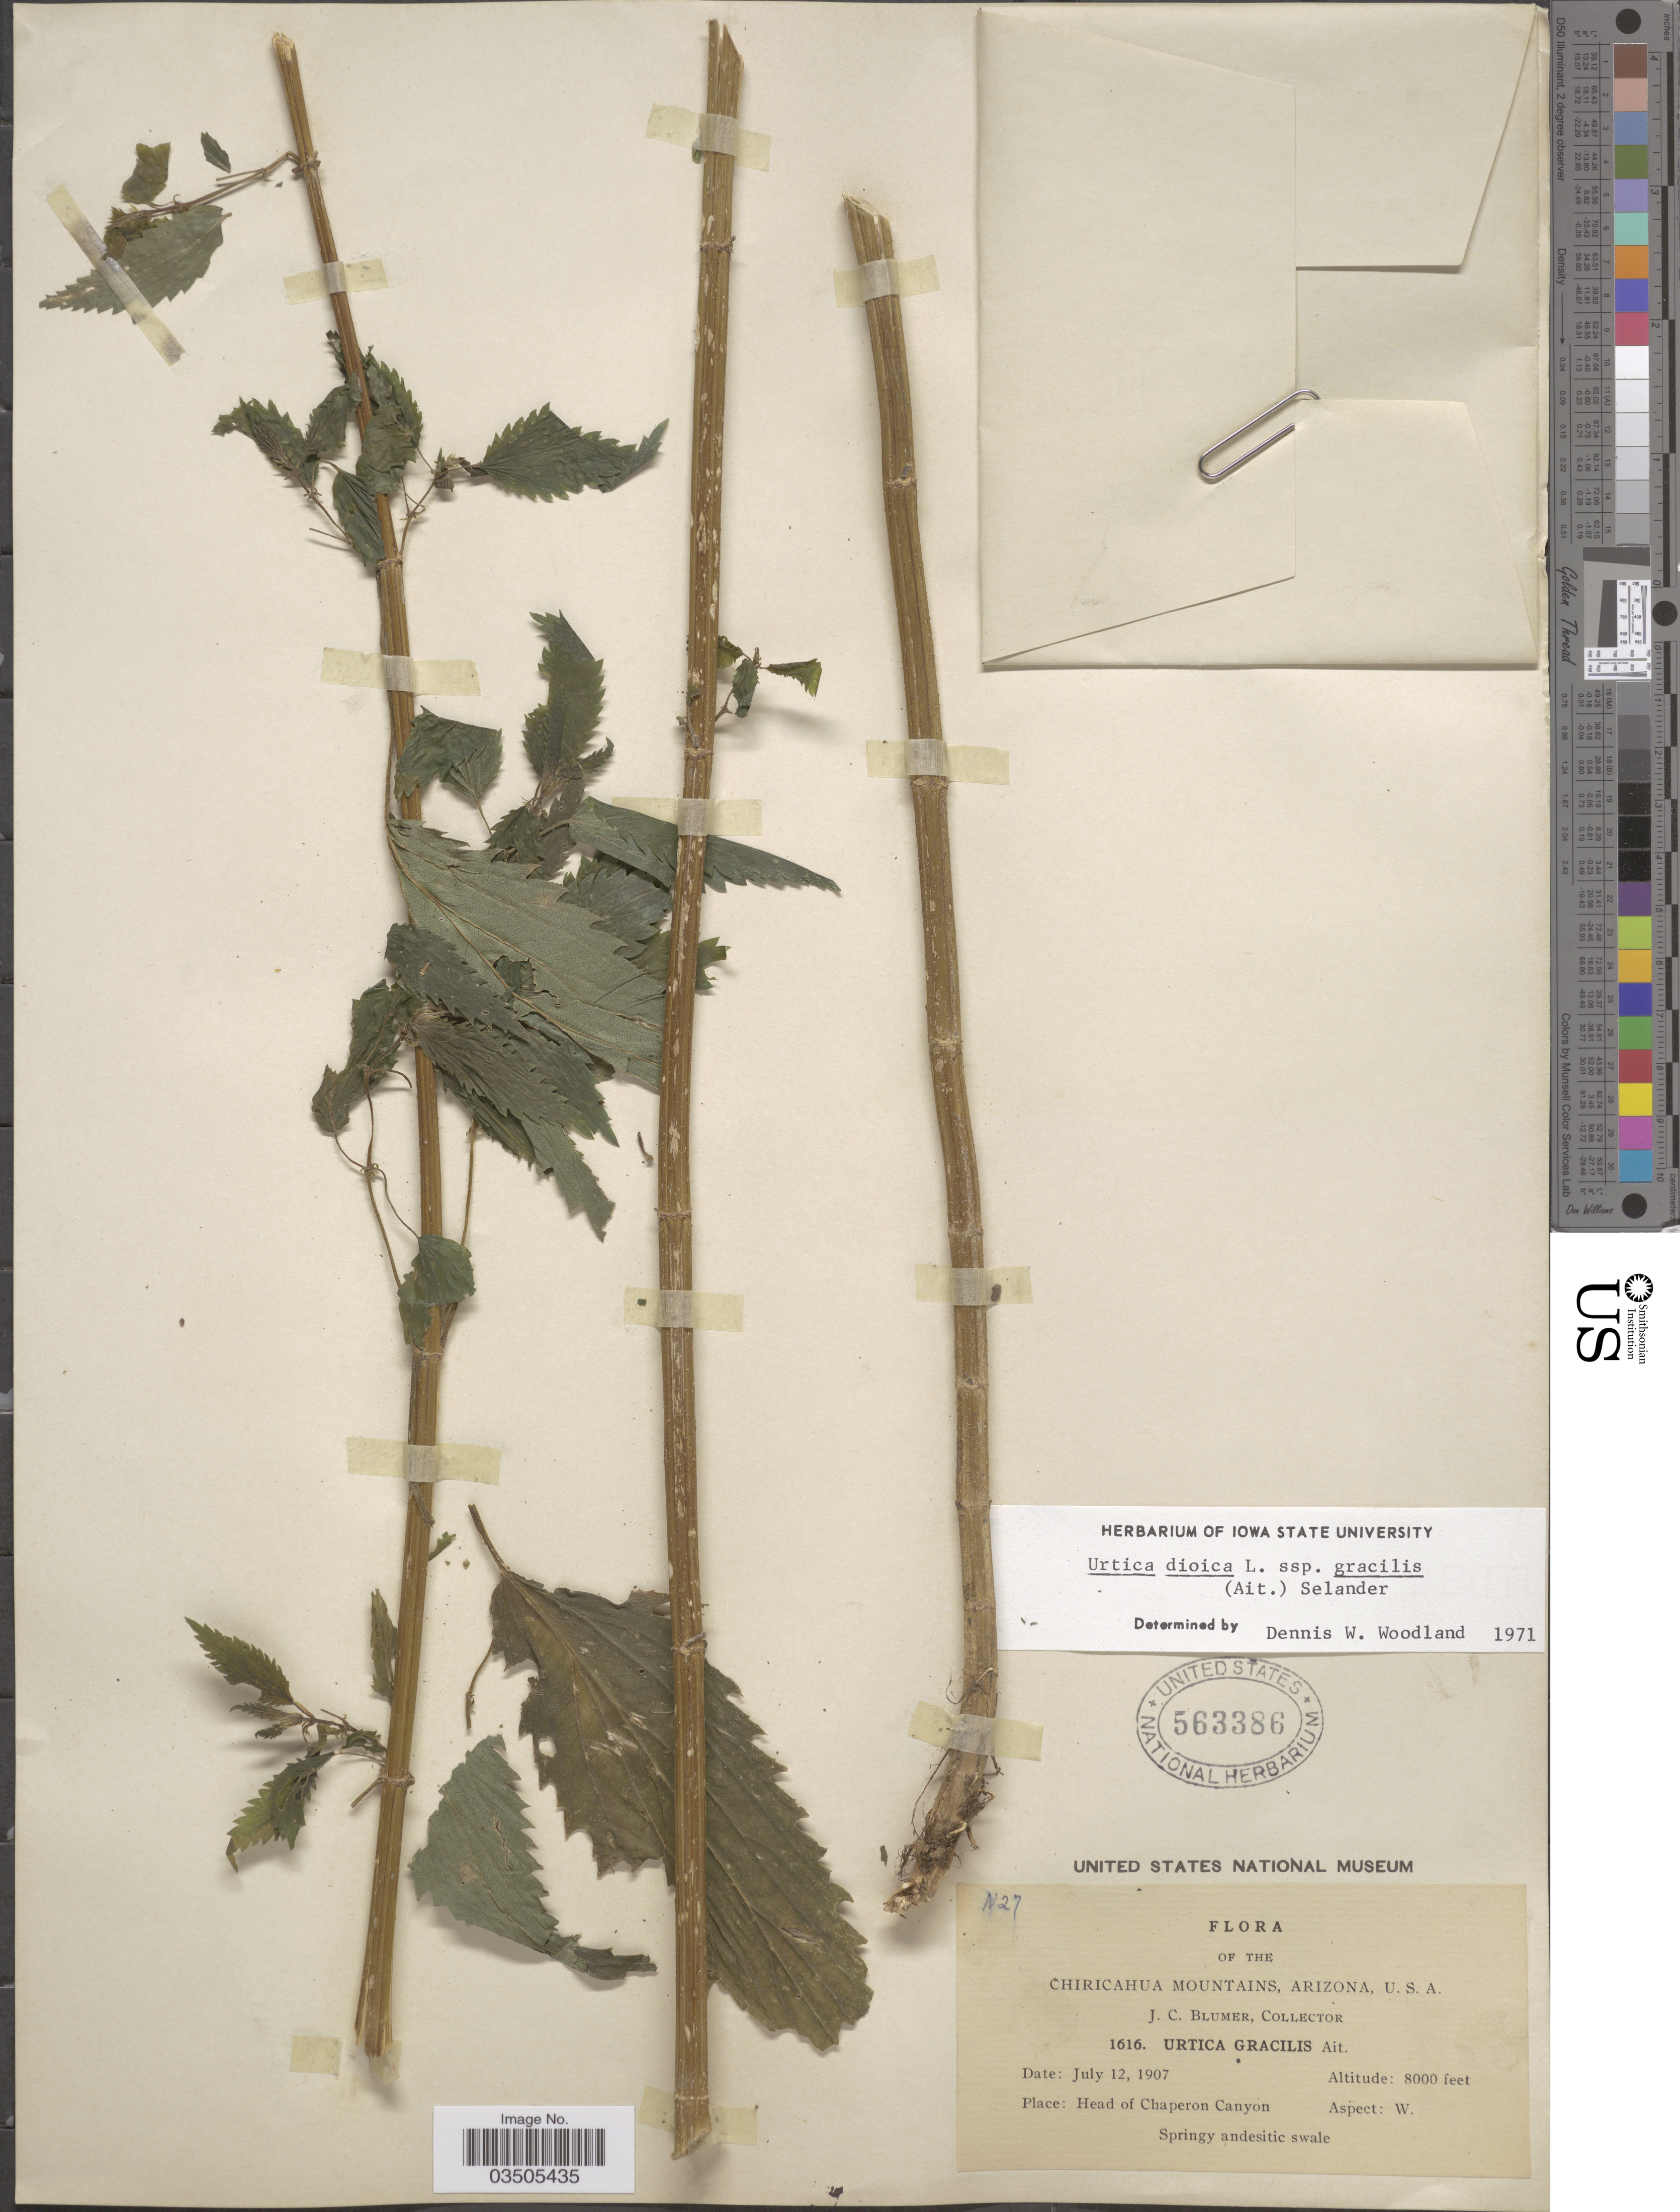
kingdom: Plantae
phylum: Tracheophyta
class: Magnoliopsida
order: Rosales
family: Urticaceae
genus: Urtica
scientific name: Urtica dioica subsp. gracilis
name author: L.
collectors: J. C. Blumer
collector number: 1616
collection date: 1907-07-12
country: United States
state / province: Arizona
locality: Chiricahua Mountains. Head of Chaperon Canyon.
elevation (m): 2438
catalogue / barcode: US 563386